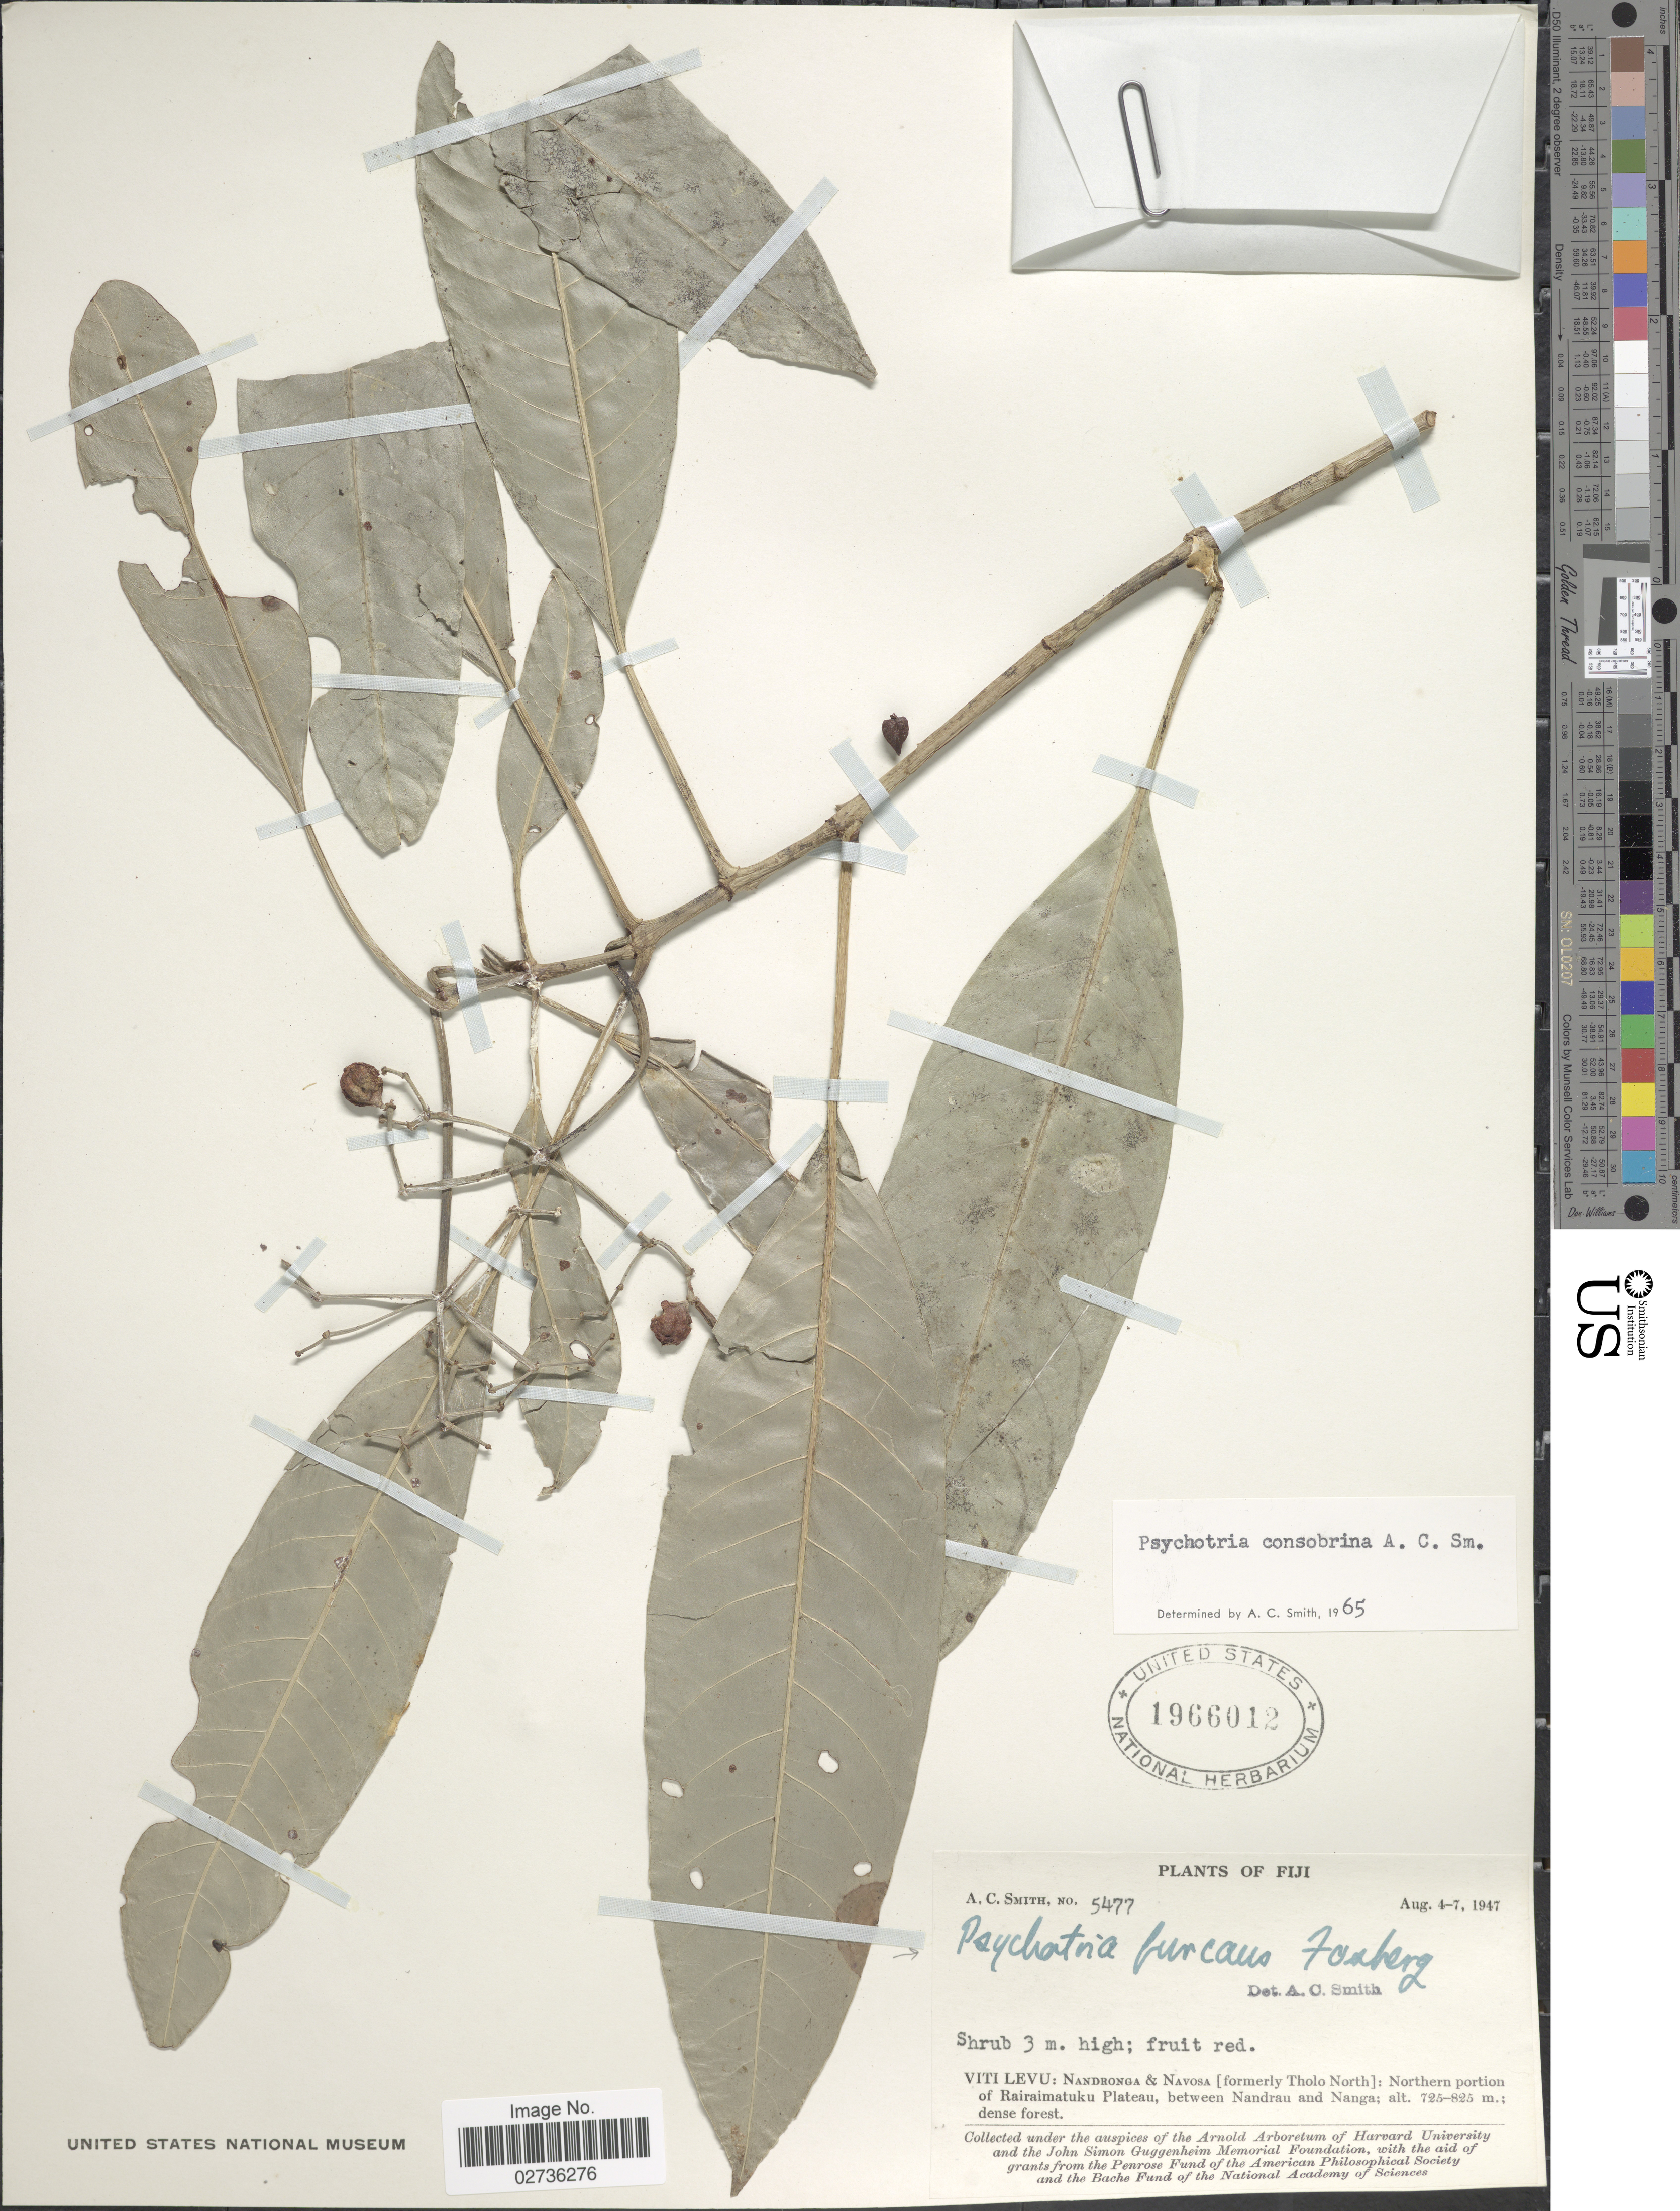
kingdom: Plantae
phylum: Tracheophyta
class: Magnoliopsida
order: Gentianales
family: Rubiaceae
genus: Psychotria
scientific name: Psychotria furcans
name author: Fosberg in A.C. Sm.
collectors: A. C. Smith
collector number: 5477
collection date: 1947-08-04/1947-08-07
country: Fiji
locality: Viti Levu: Nandronga & Navosa [formerly Tholo North]: Northern portion of Rairaimatuku Plateau, between Nandrau and Nanga.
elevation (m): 725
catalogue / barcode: US 1966012